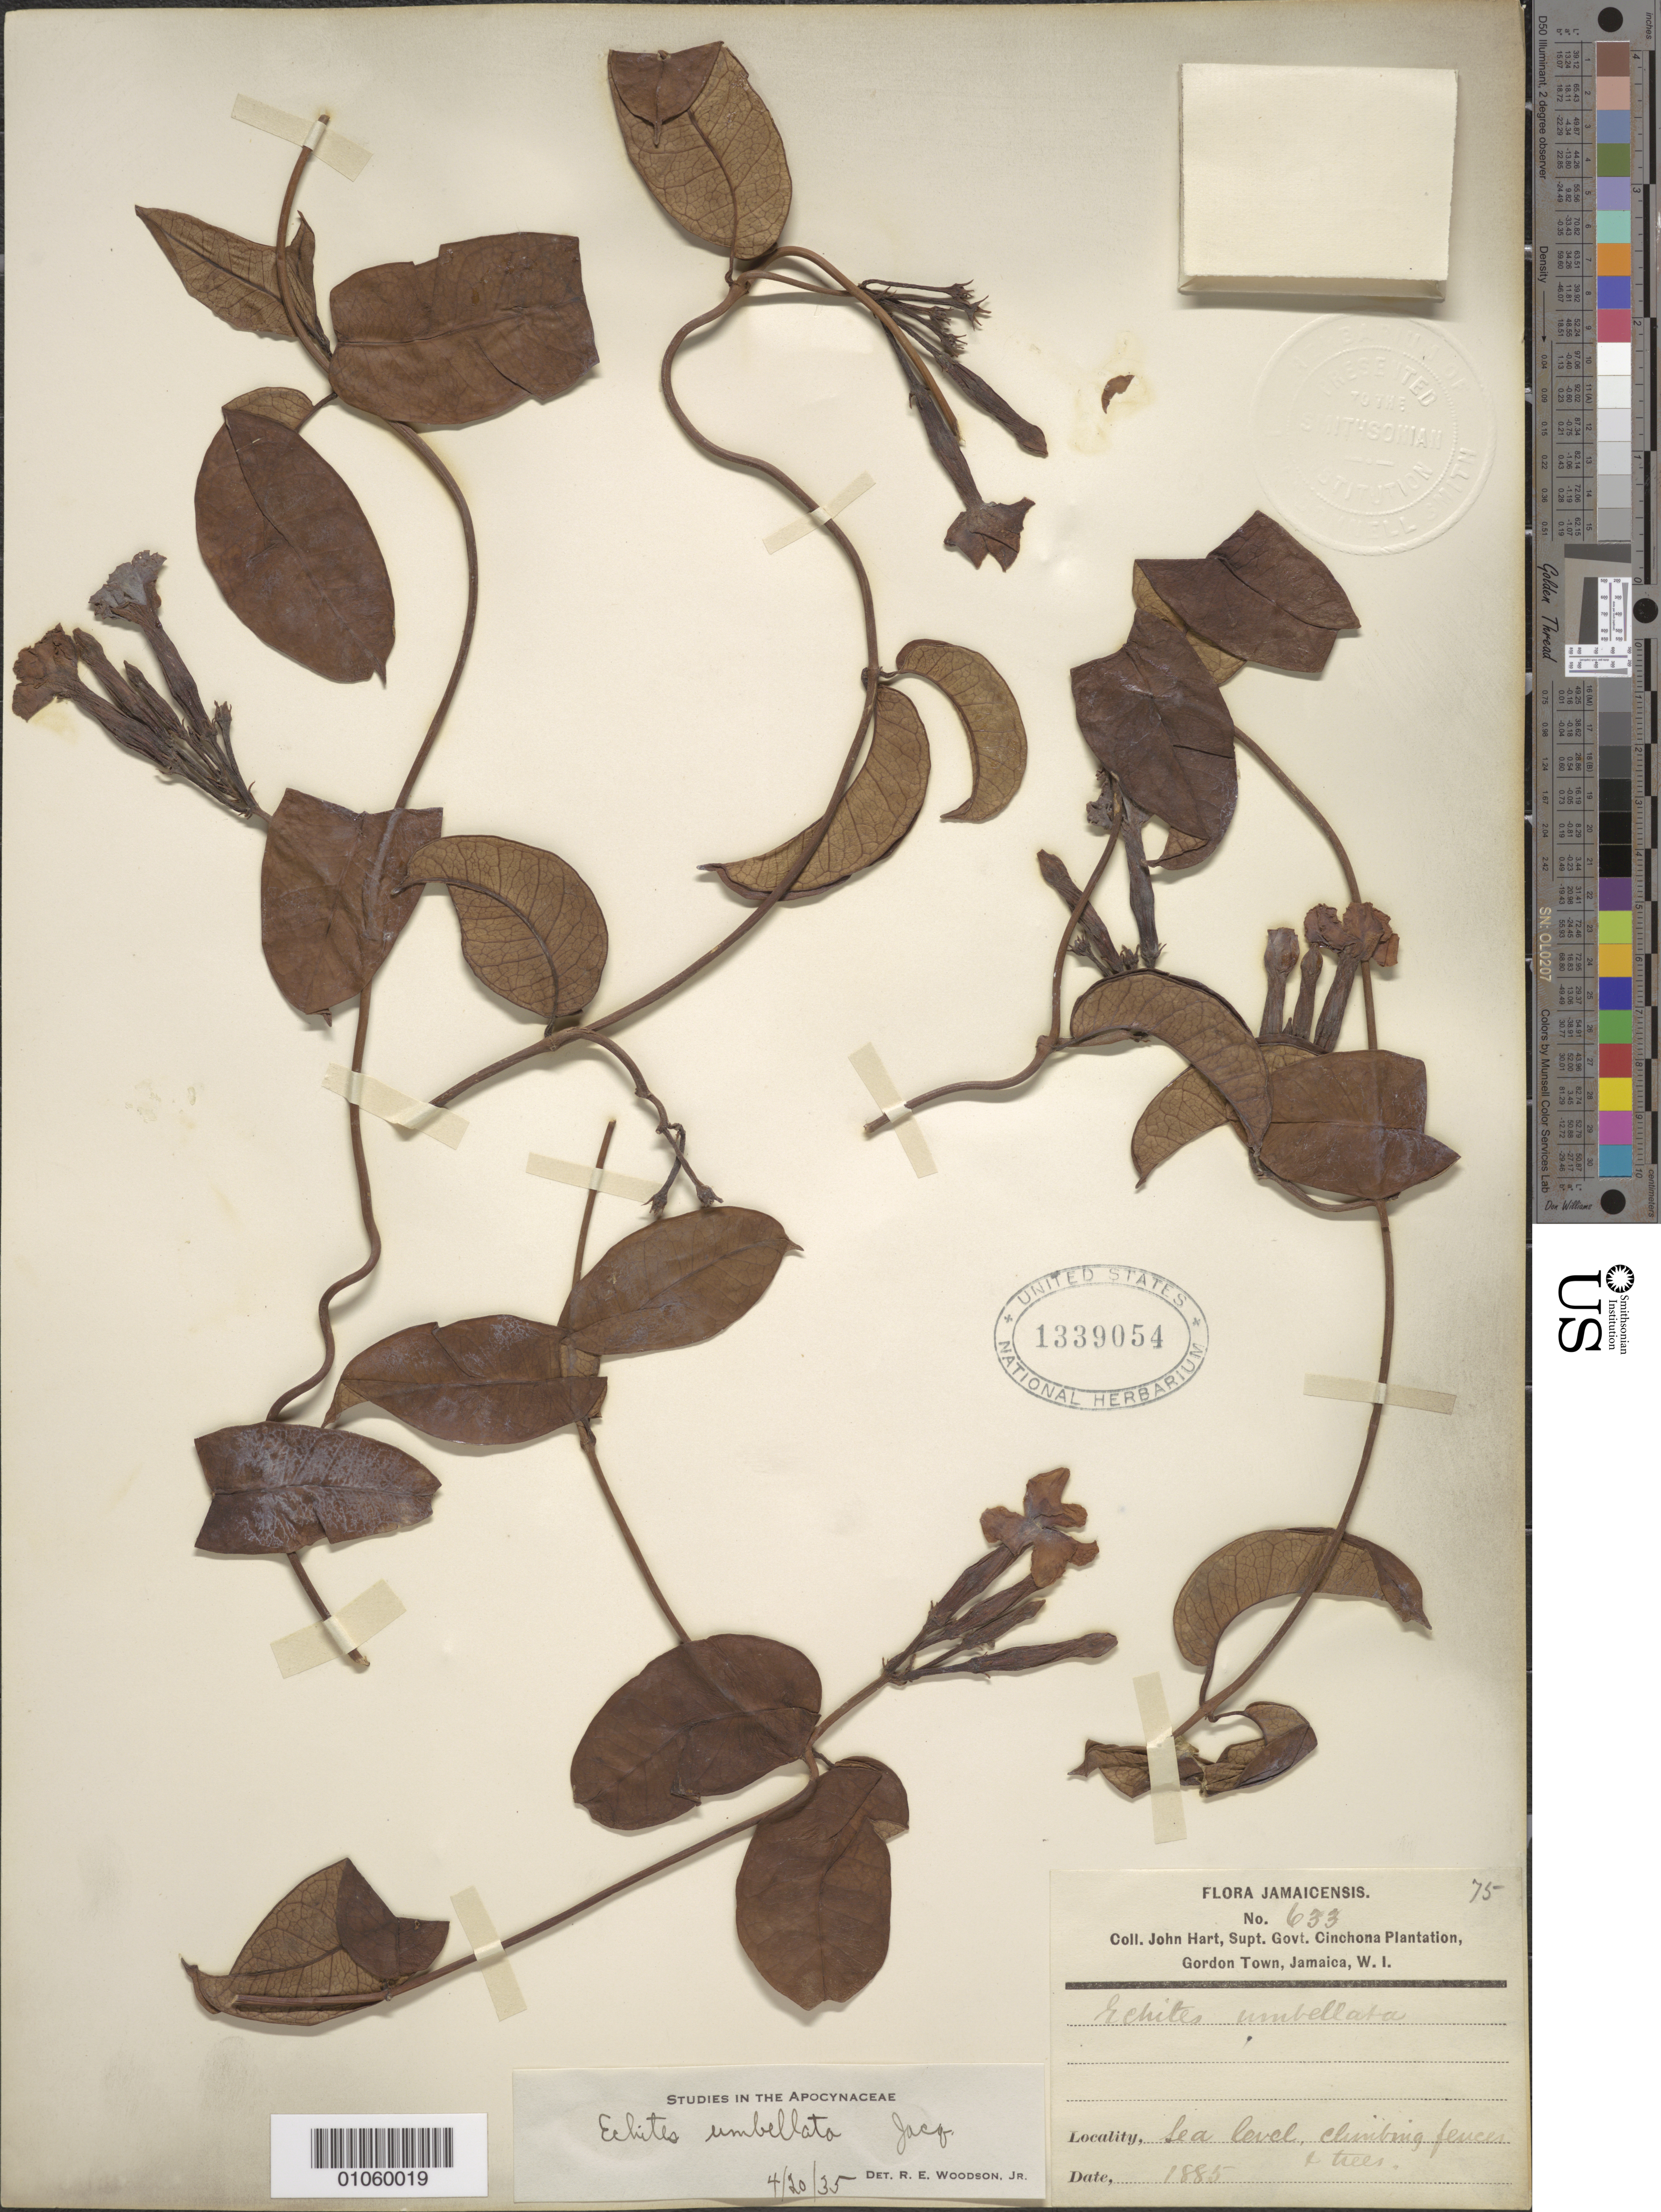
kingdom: Plantae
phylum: Tracheophyta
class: Magnoliopsida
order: Gentianales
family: Apocynaceae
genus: Echites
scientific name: Echites umbellatus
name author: Jacq.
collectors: J. H. Hart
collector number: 633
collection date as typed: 1885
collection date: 1885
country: Jamaica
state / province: Saint Andrew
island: Jamaica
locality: Cinchona Plantation, Gordon Town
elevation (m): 0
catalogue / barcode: US 1339054